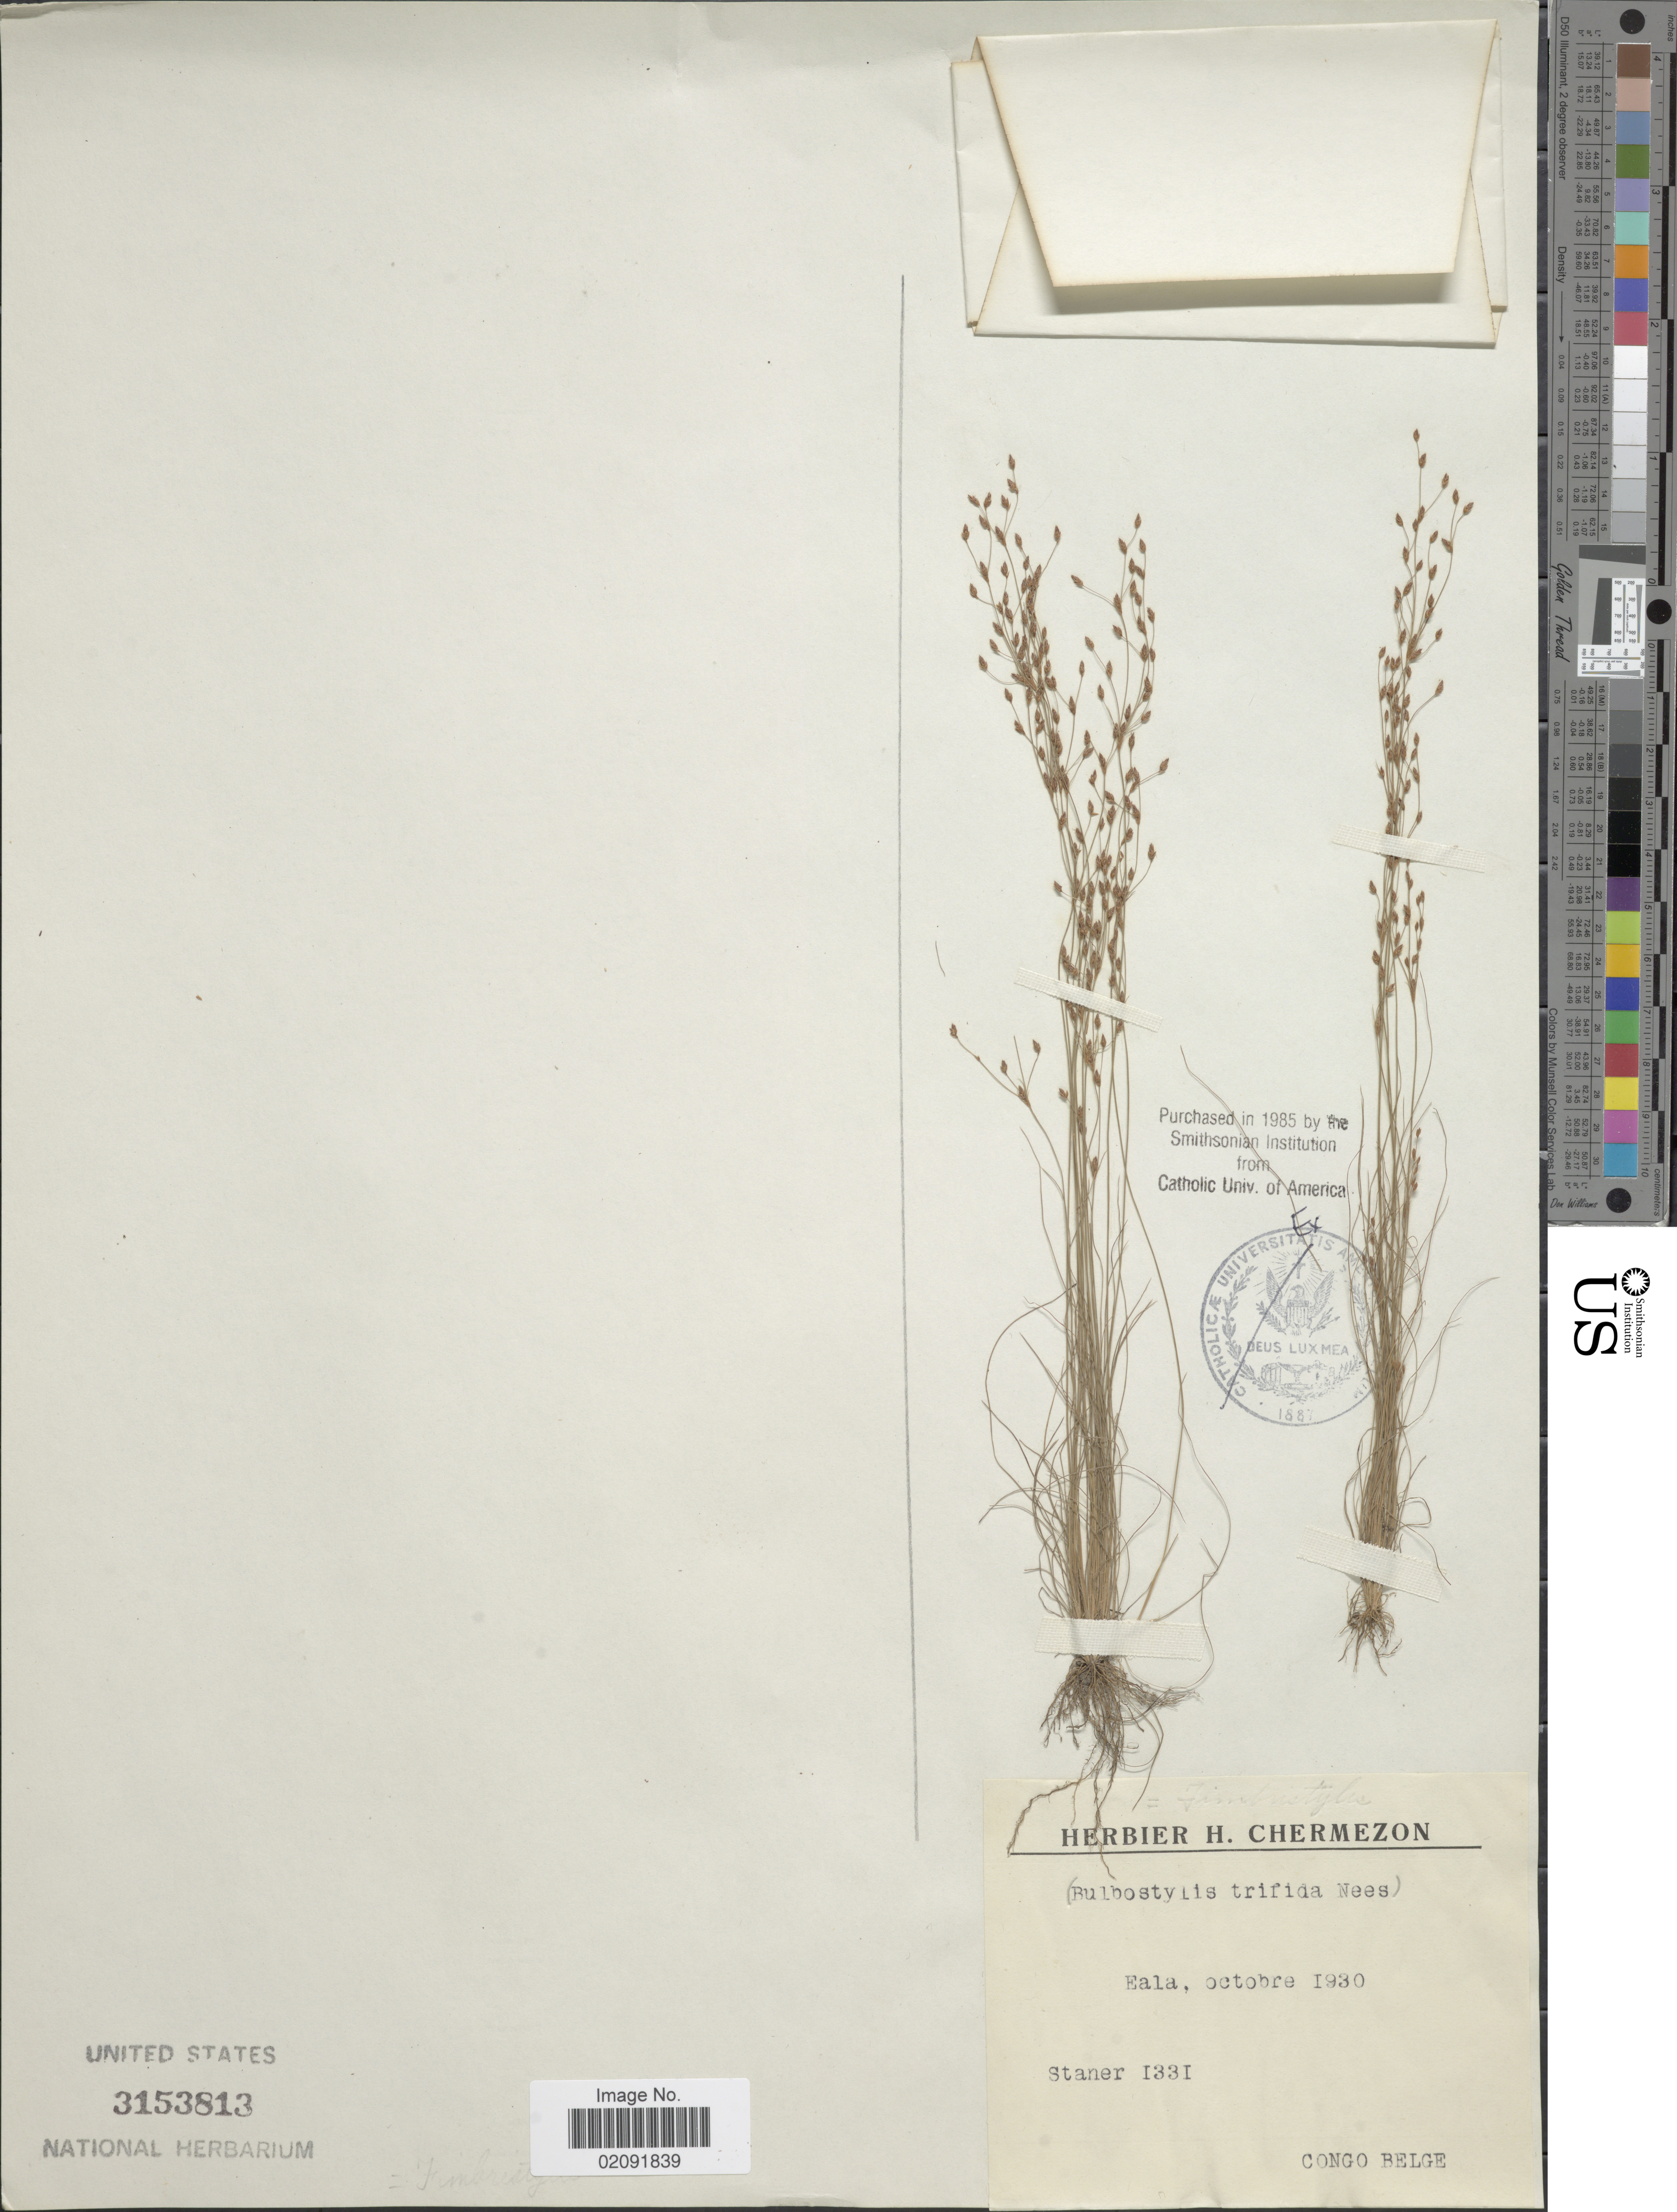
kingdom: Plantae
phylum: Tracheophyta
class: Liliopsida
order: Poales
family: Cyperaceae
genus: Bulbostylis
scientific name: Bulbostylis densa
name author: (Wall.) Hand.-Mazz.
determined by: Strong, Mark T., (BOT), Smithsonian Institution - National Museum of Natural History (UNITED STATES)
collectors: -. Staner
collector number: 1331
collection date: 1930-10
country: Congo, Democratic Republic of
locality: Eala, Congo Belge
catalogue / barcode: US 3153813